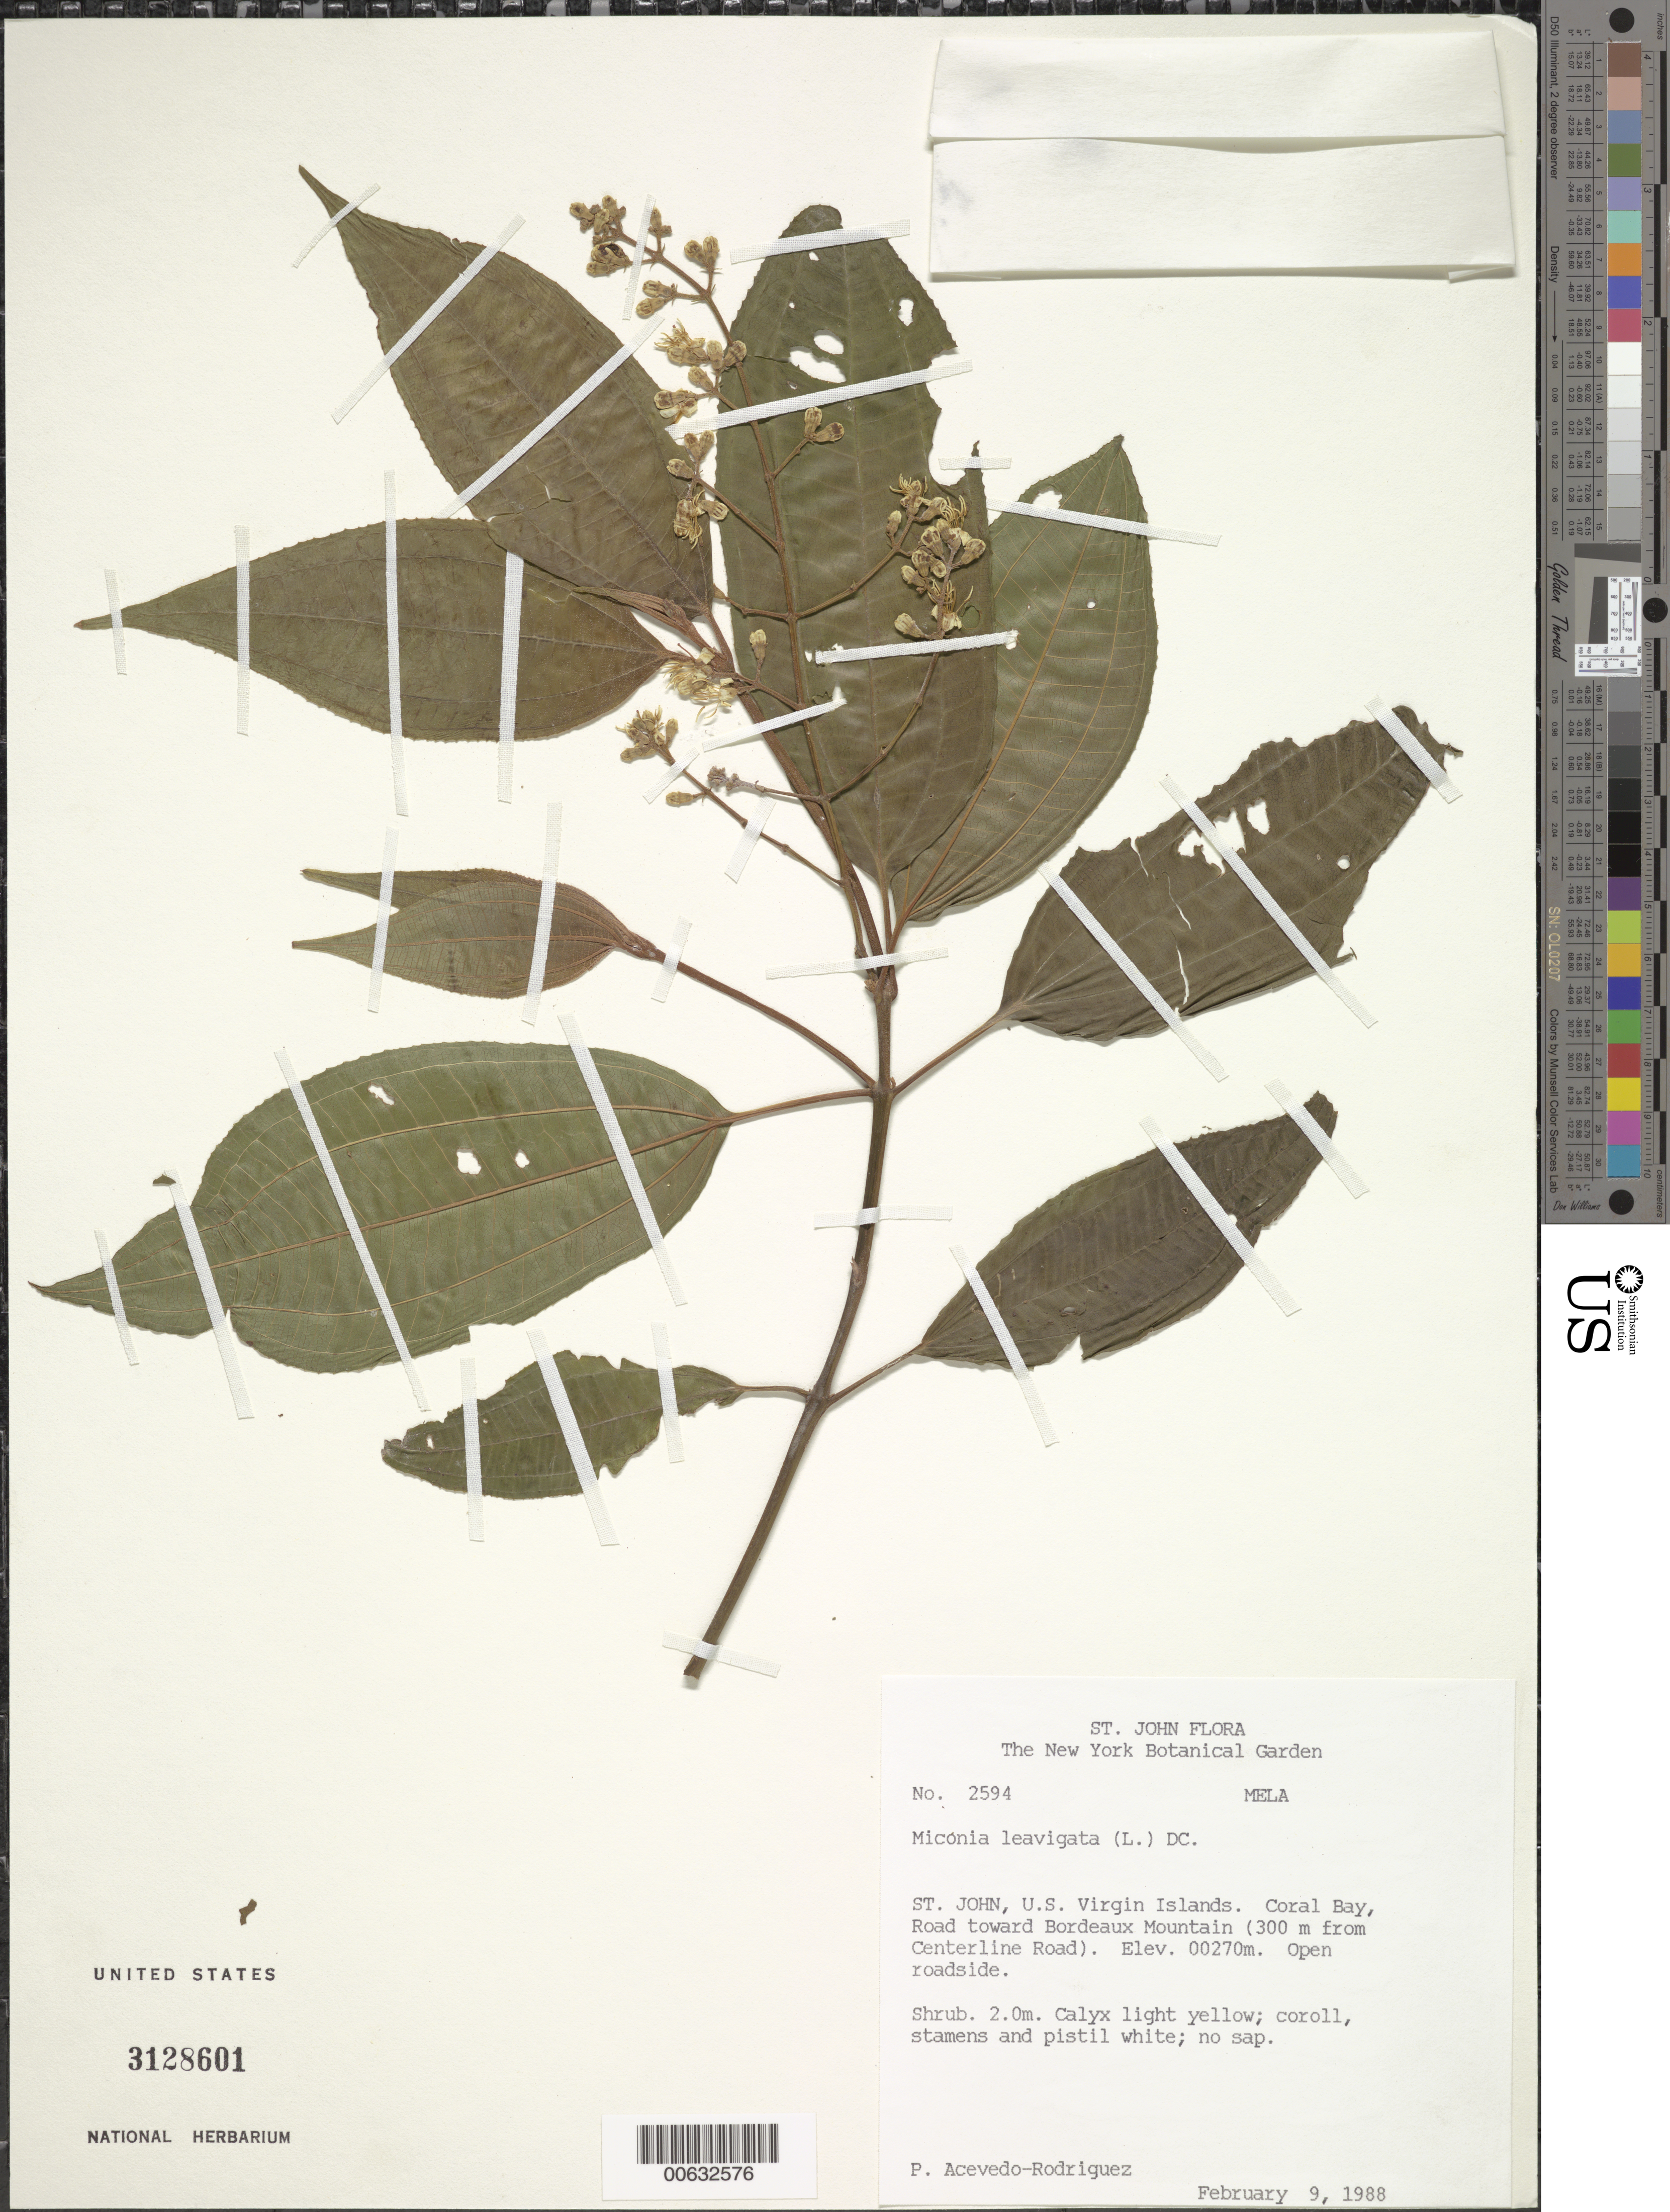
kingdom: Plantae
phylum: Tracheophyta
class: Magnoliopsida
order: Myrtales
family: Melastomataceae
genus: Miconia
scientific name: Miconia laevigata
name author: (L.) D. Don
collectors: P. Acevedo-Rodr.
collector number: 2594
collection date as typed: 09 Feb 1988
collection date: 1988-02-09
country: U.S. Virgin Islands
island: St. John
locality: Road toward Bordeaux Mountain (300 m from Centerline Road)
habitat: Open roadside.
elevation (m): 270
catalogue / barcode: US 3128601